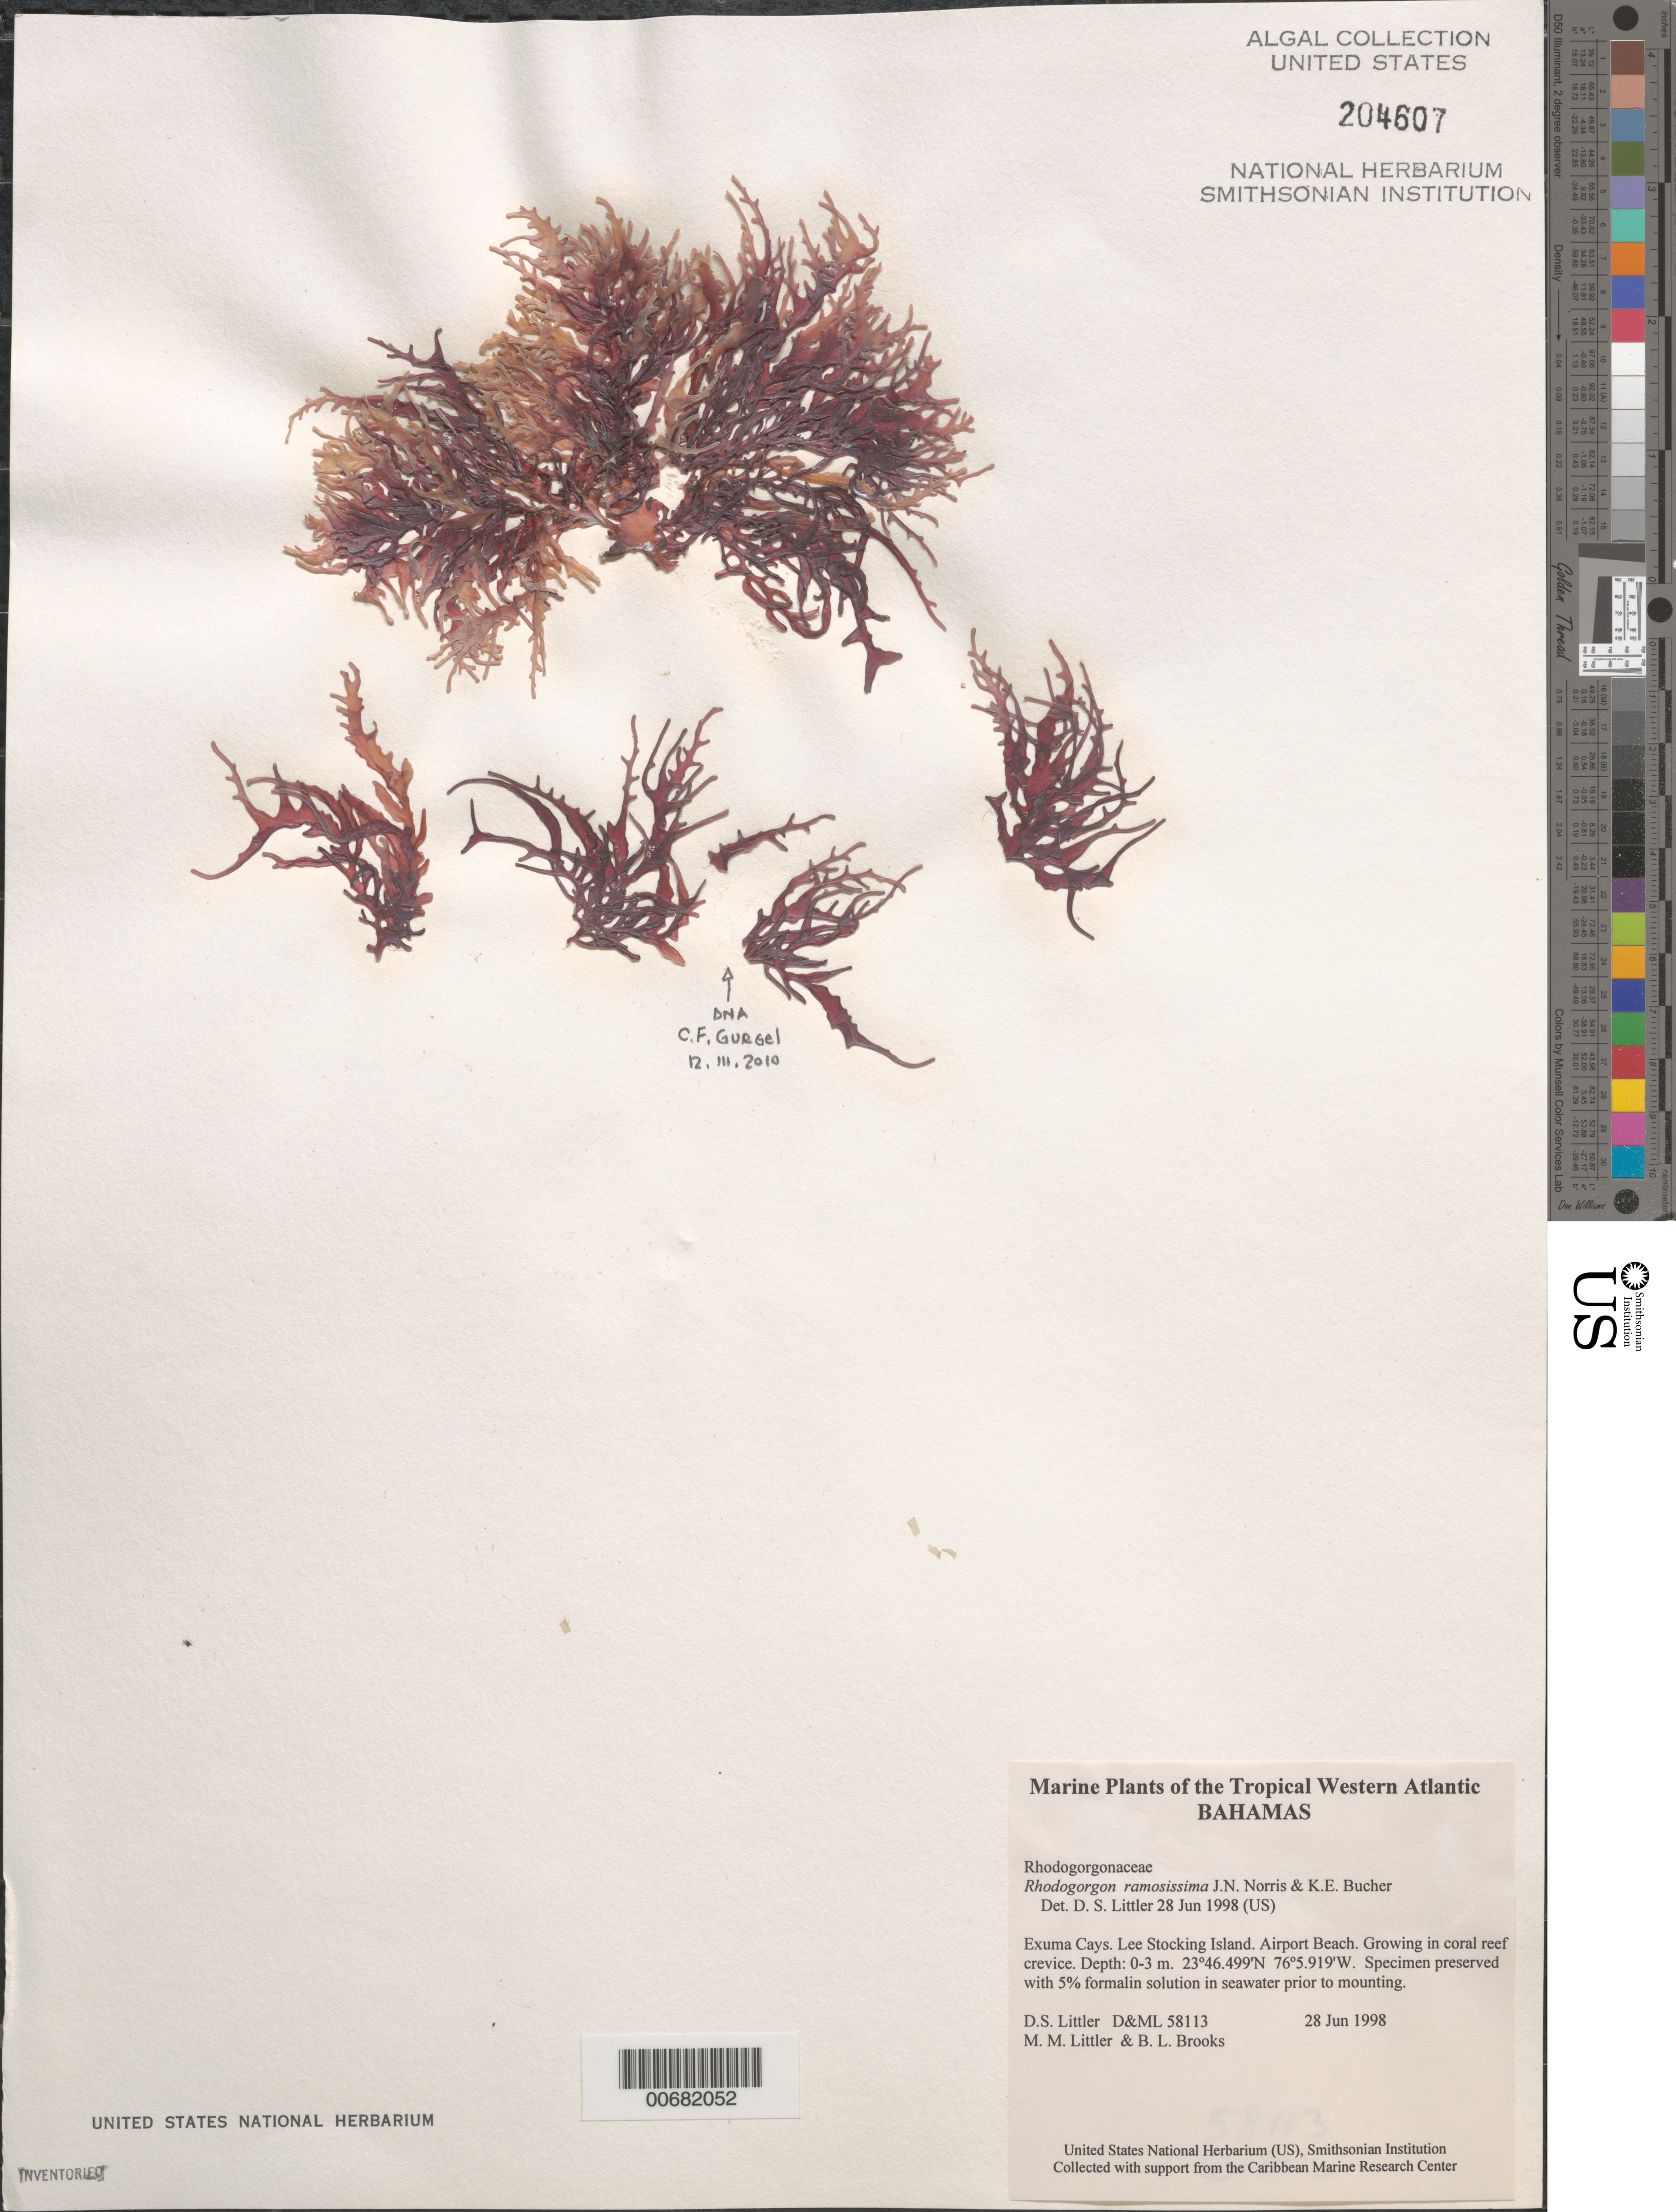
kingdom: Plantae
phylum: Rhodophyta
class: Florideophyceae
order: Rhodogorgonales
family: Rhodogorgonaceae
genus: Rhodogorgon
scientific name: Rhodogorgon ramosissima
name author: J.N. Norris & K.E. Bucher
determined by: Littler, D. S.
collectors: D. S. Littler, M. M. Littler & B. Brooks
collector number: D&ML 58113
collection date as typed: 28 Jun 1998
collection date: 1998-06-28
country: Bahamas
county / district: Exuma District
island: Lee Stocking Island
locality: Airport Beach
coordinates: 23 46.499' N, 76 5.919' W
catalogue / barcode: US 204607